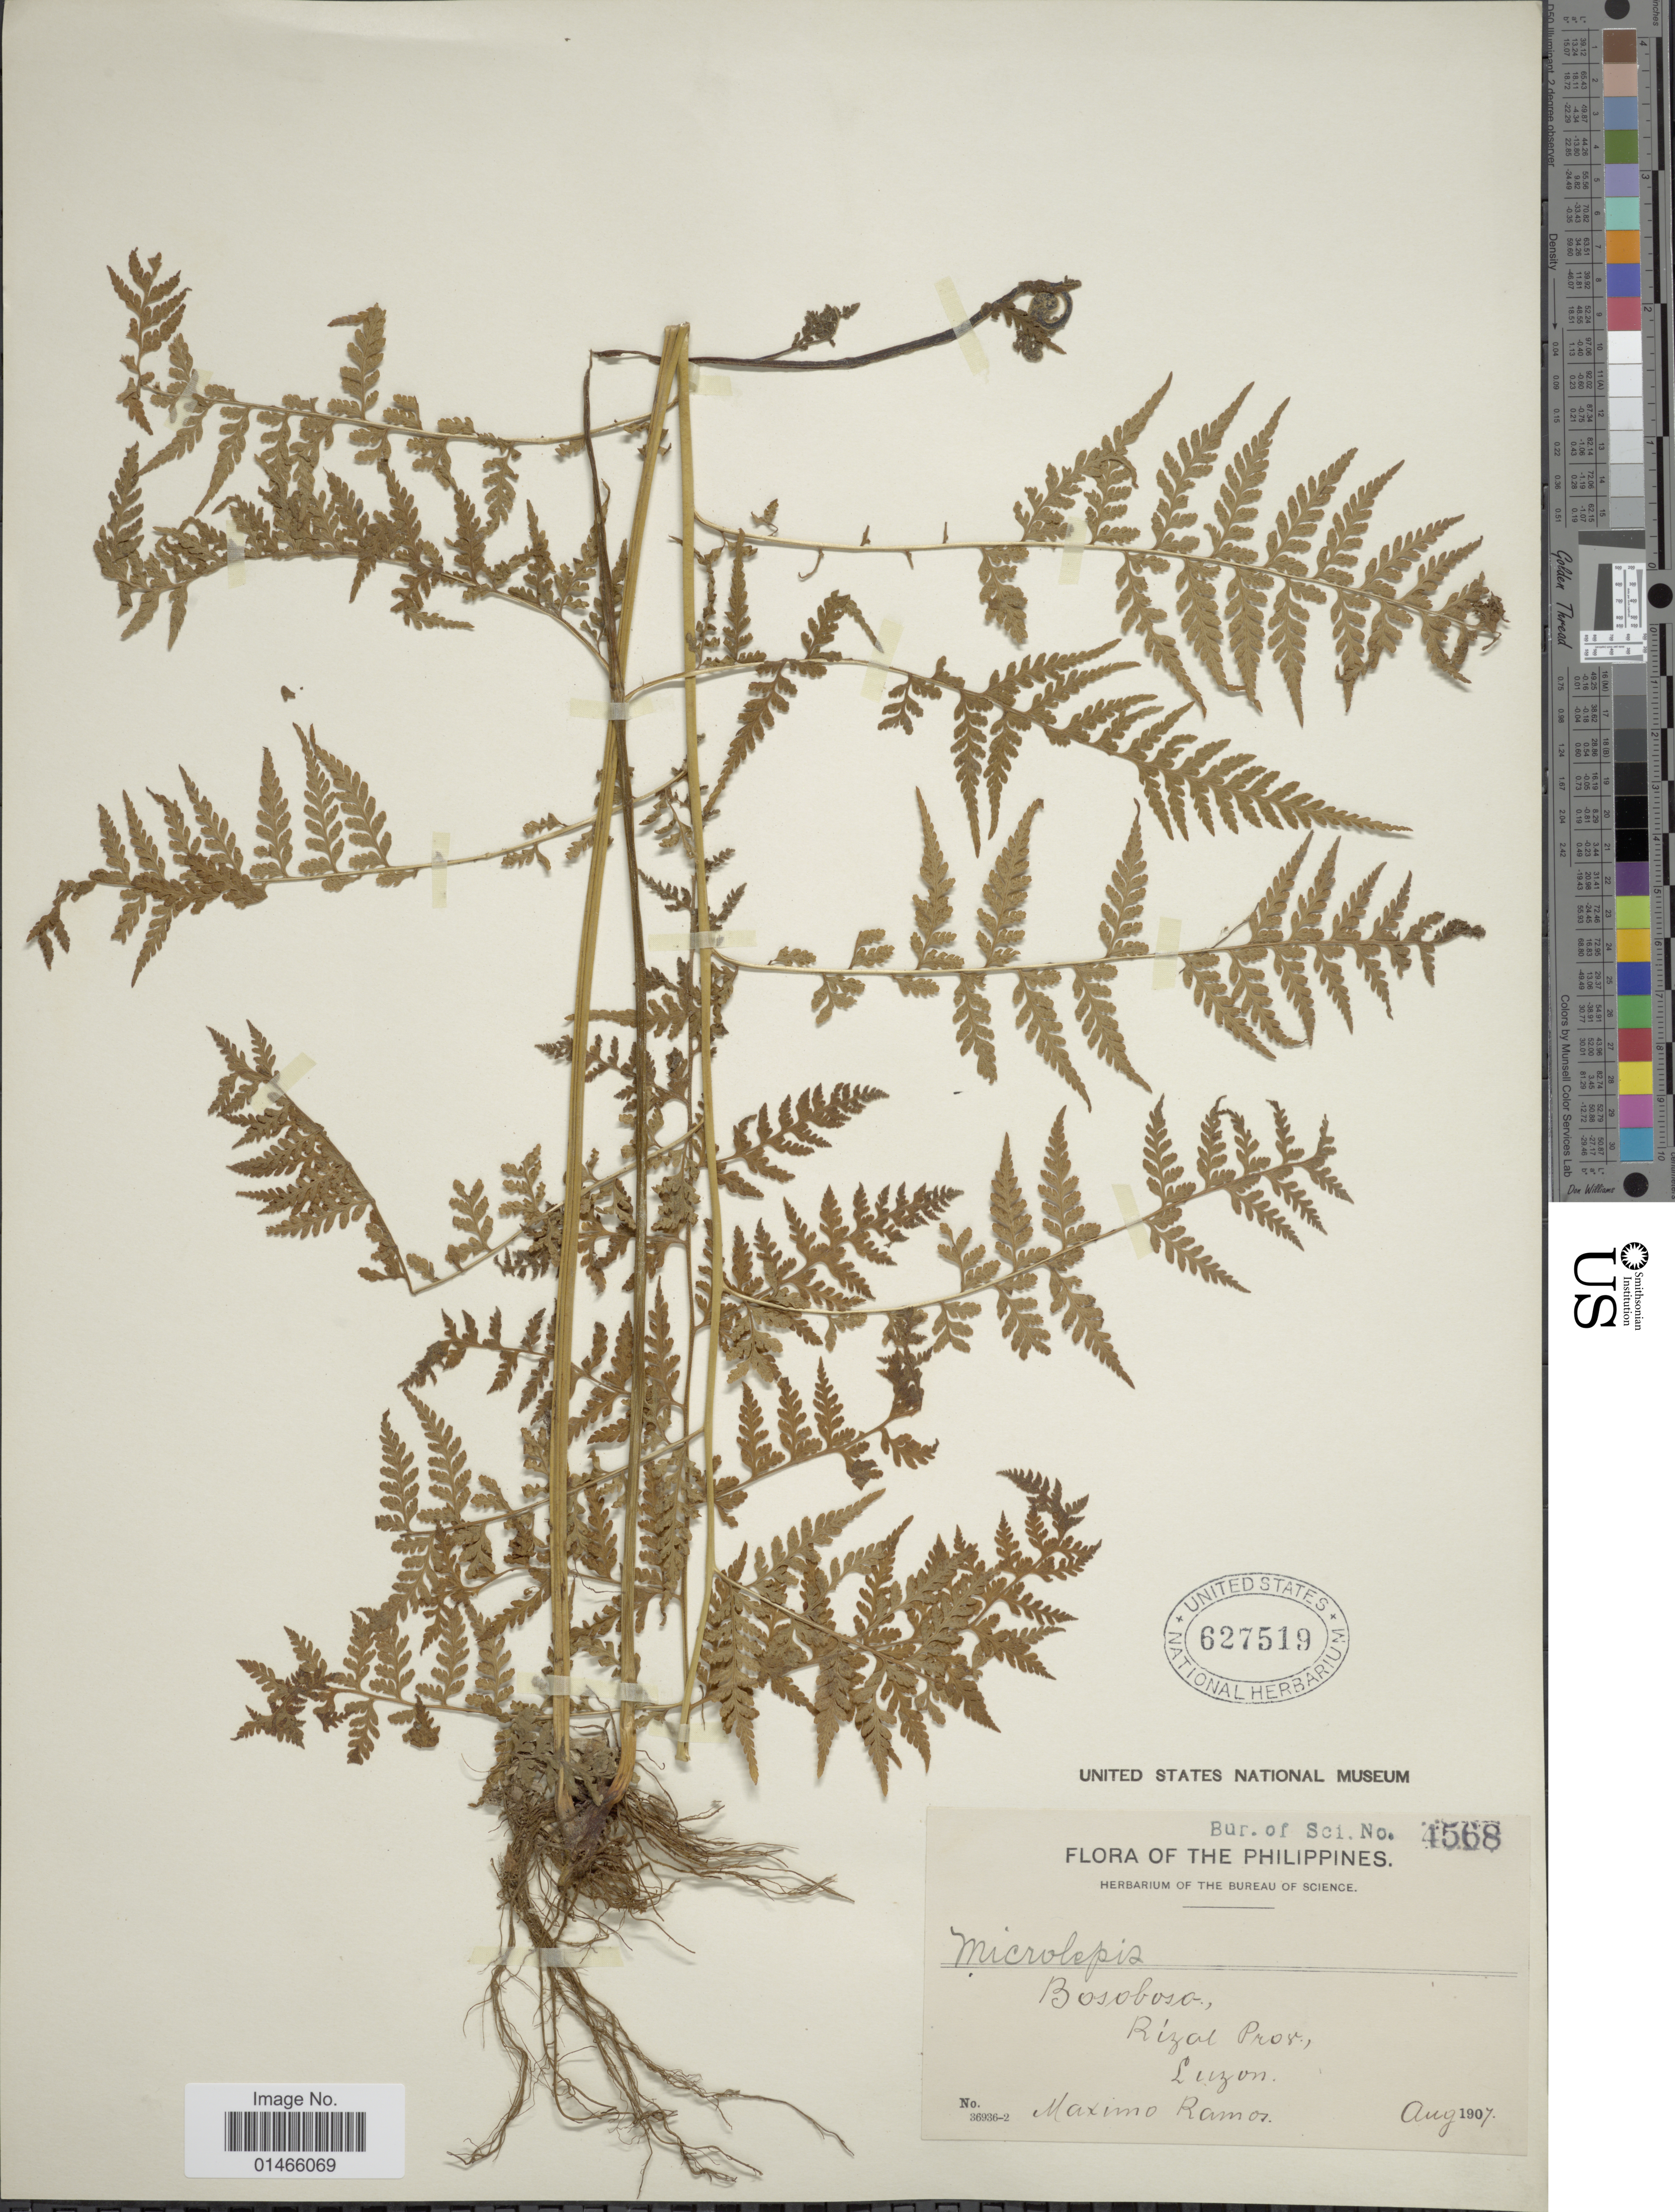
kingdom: Plantae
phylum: Tracheophyta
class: Polypodiopsida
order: Polypodiales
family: Dennstaedtiaceae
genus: Microlepia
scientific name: Microlepia speluncae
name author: (L.) T. Moore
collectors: M. Ramos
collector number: Bur. of Sci. 4568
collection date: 1907-08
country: Philippines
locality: Bosoboso, Rizal Prov., Luzon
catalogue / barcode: US 627519